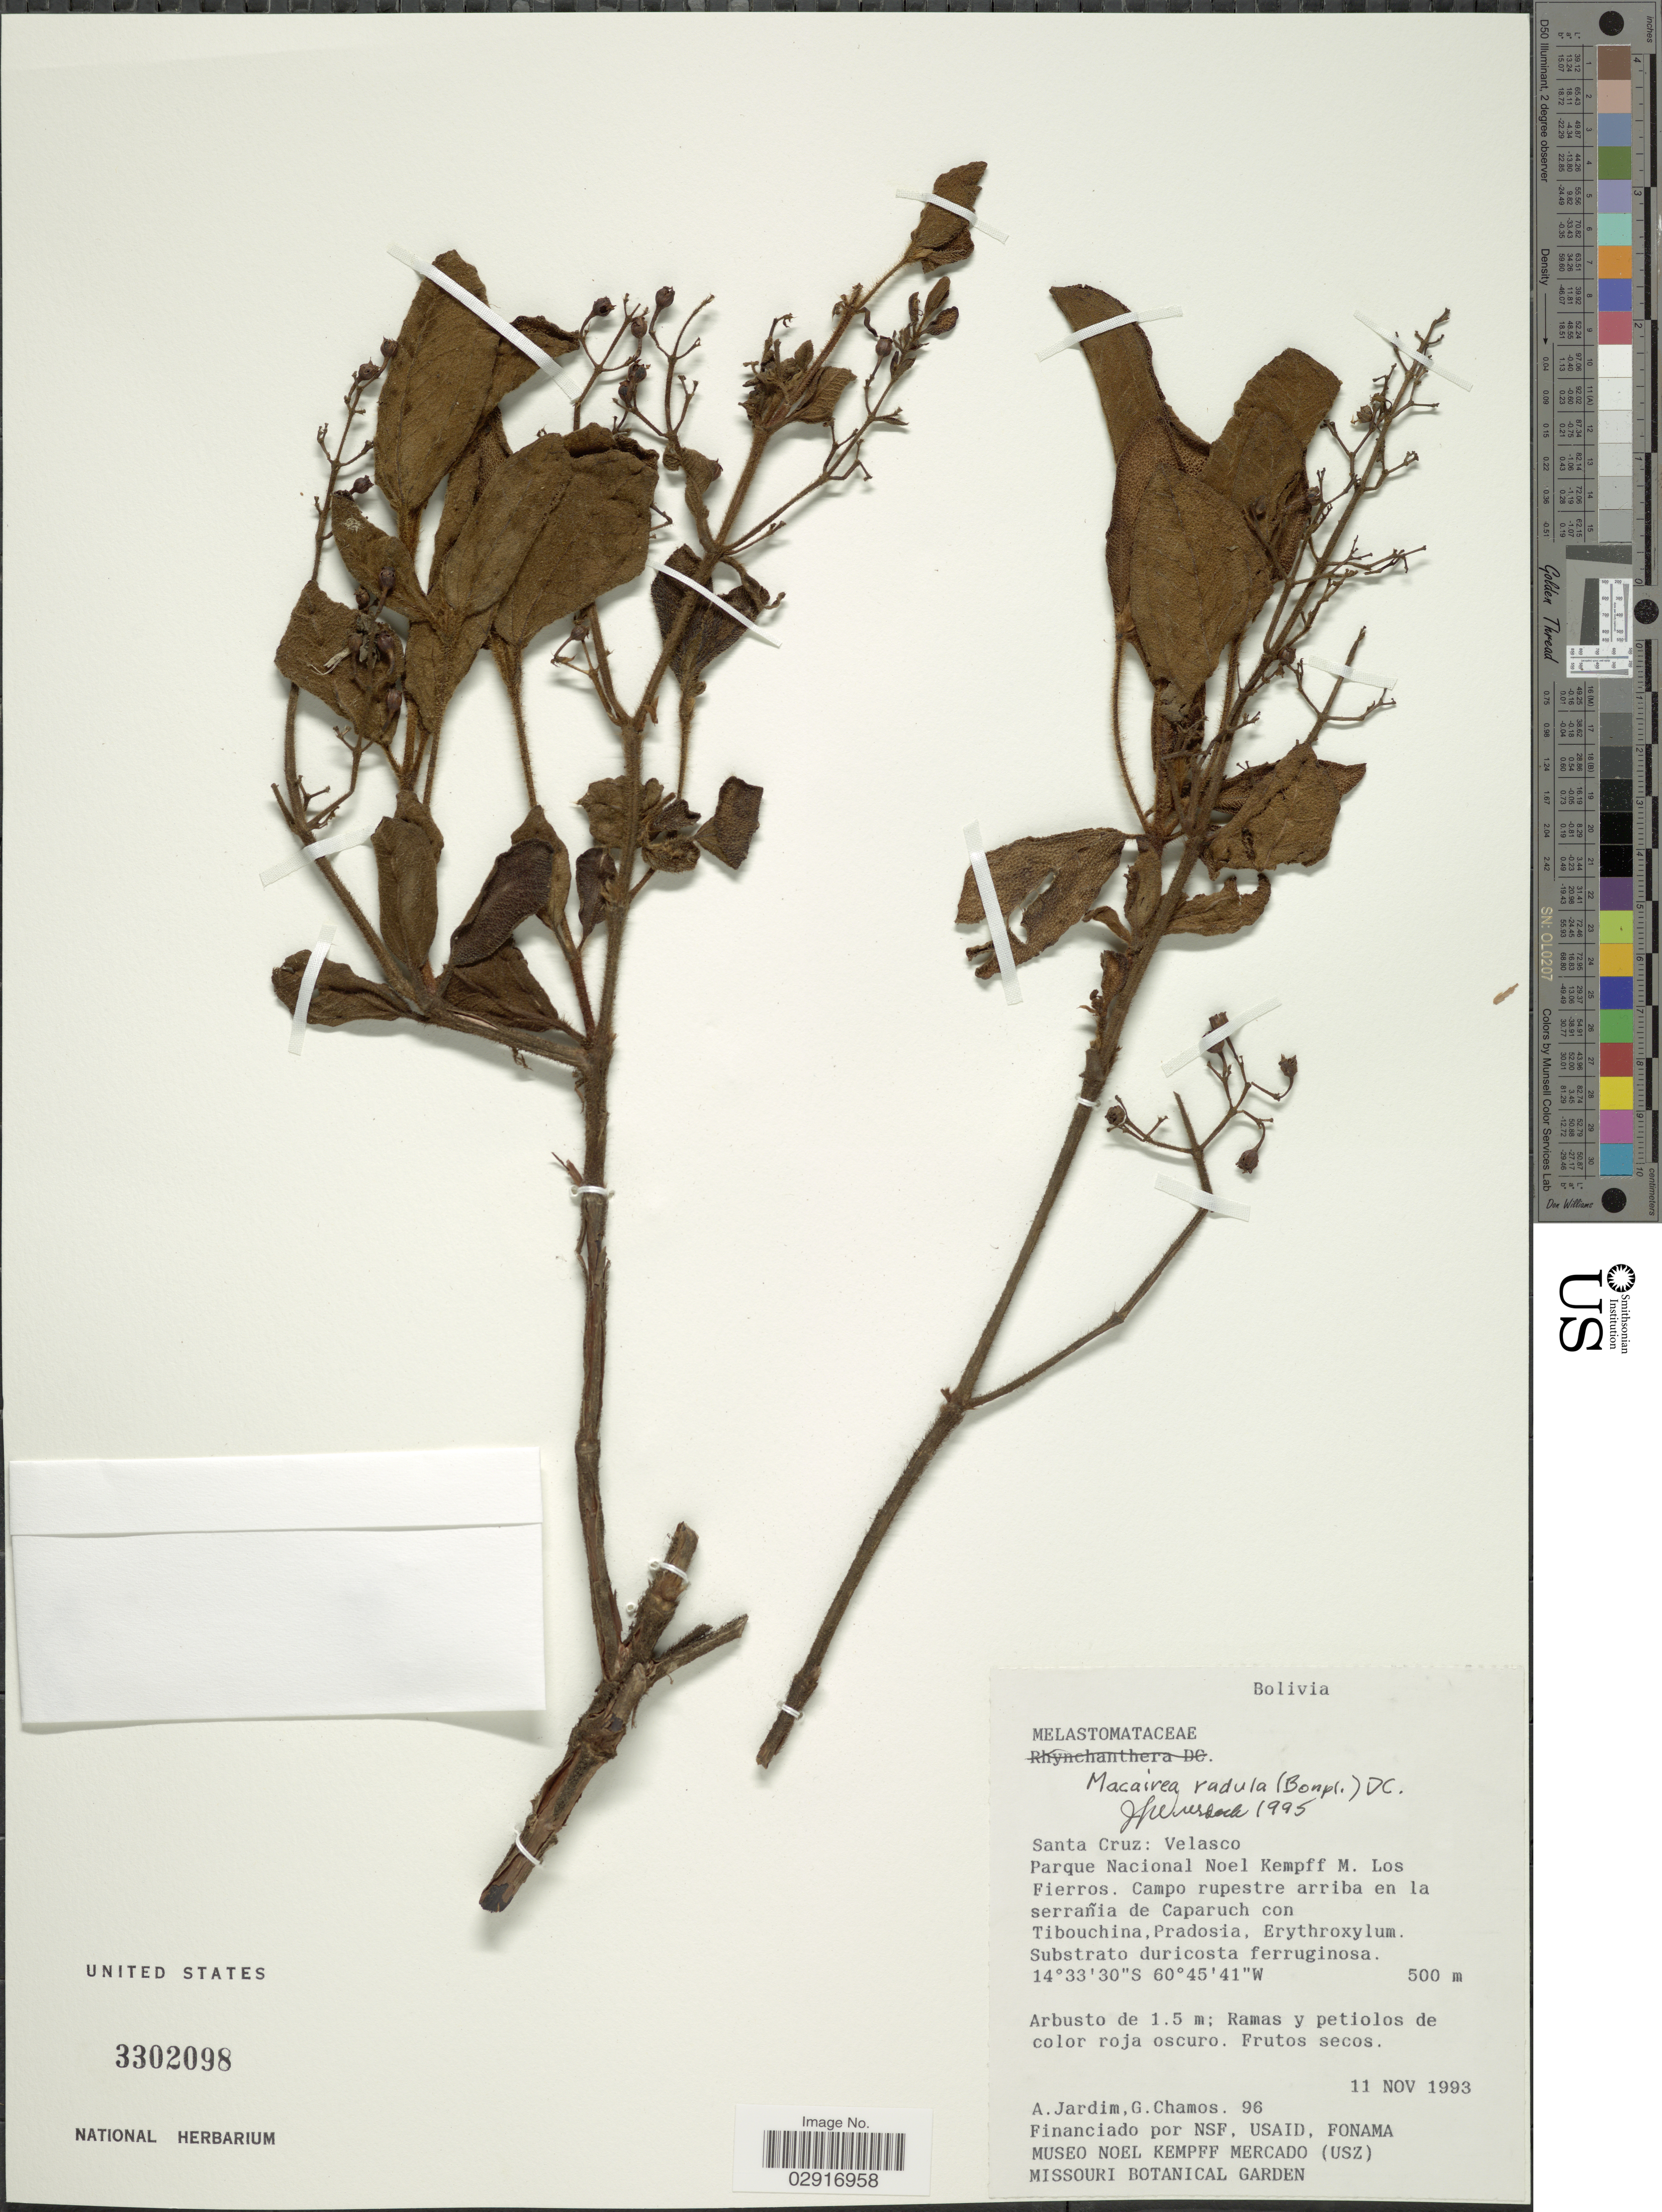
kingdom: Plantae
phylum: Tracheophyta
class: Magnoliopsida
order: Myrtales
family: Melastomataceae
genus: Macairea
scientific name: Macairea radula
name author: (Bonpl.) DC.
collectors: A. Jardim & G. Chamos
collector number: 96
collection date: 1993-11-11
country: Bolivia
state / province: Santa Cruz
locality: Velasco. Parque Nacional Noel Kempff M. Los Fierros.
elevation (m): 500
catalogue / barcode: US 3302098